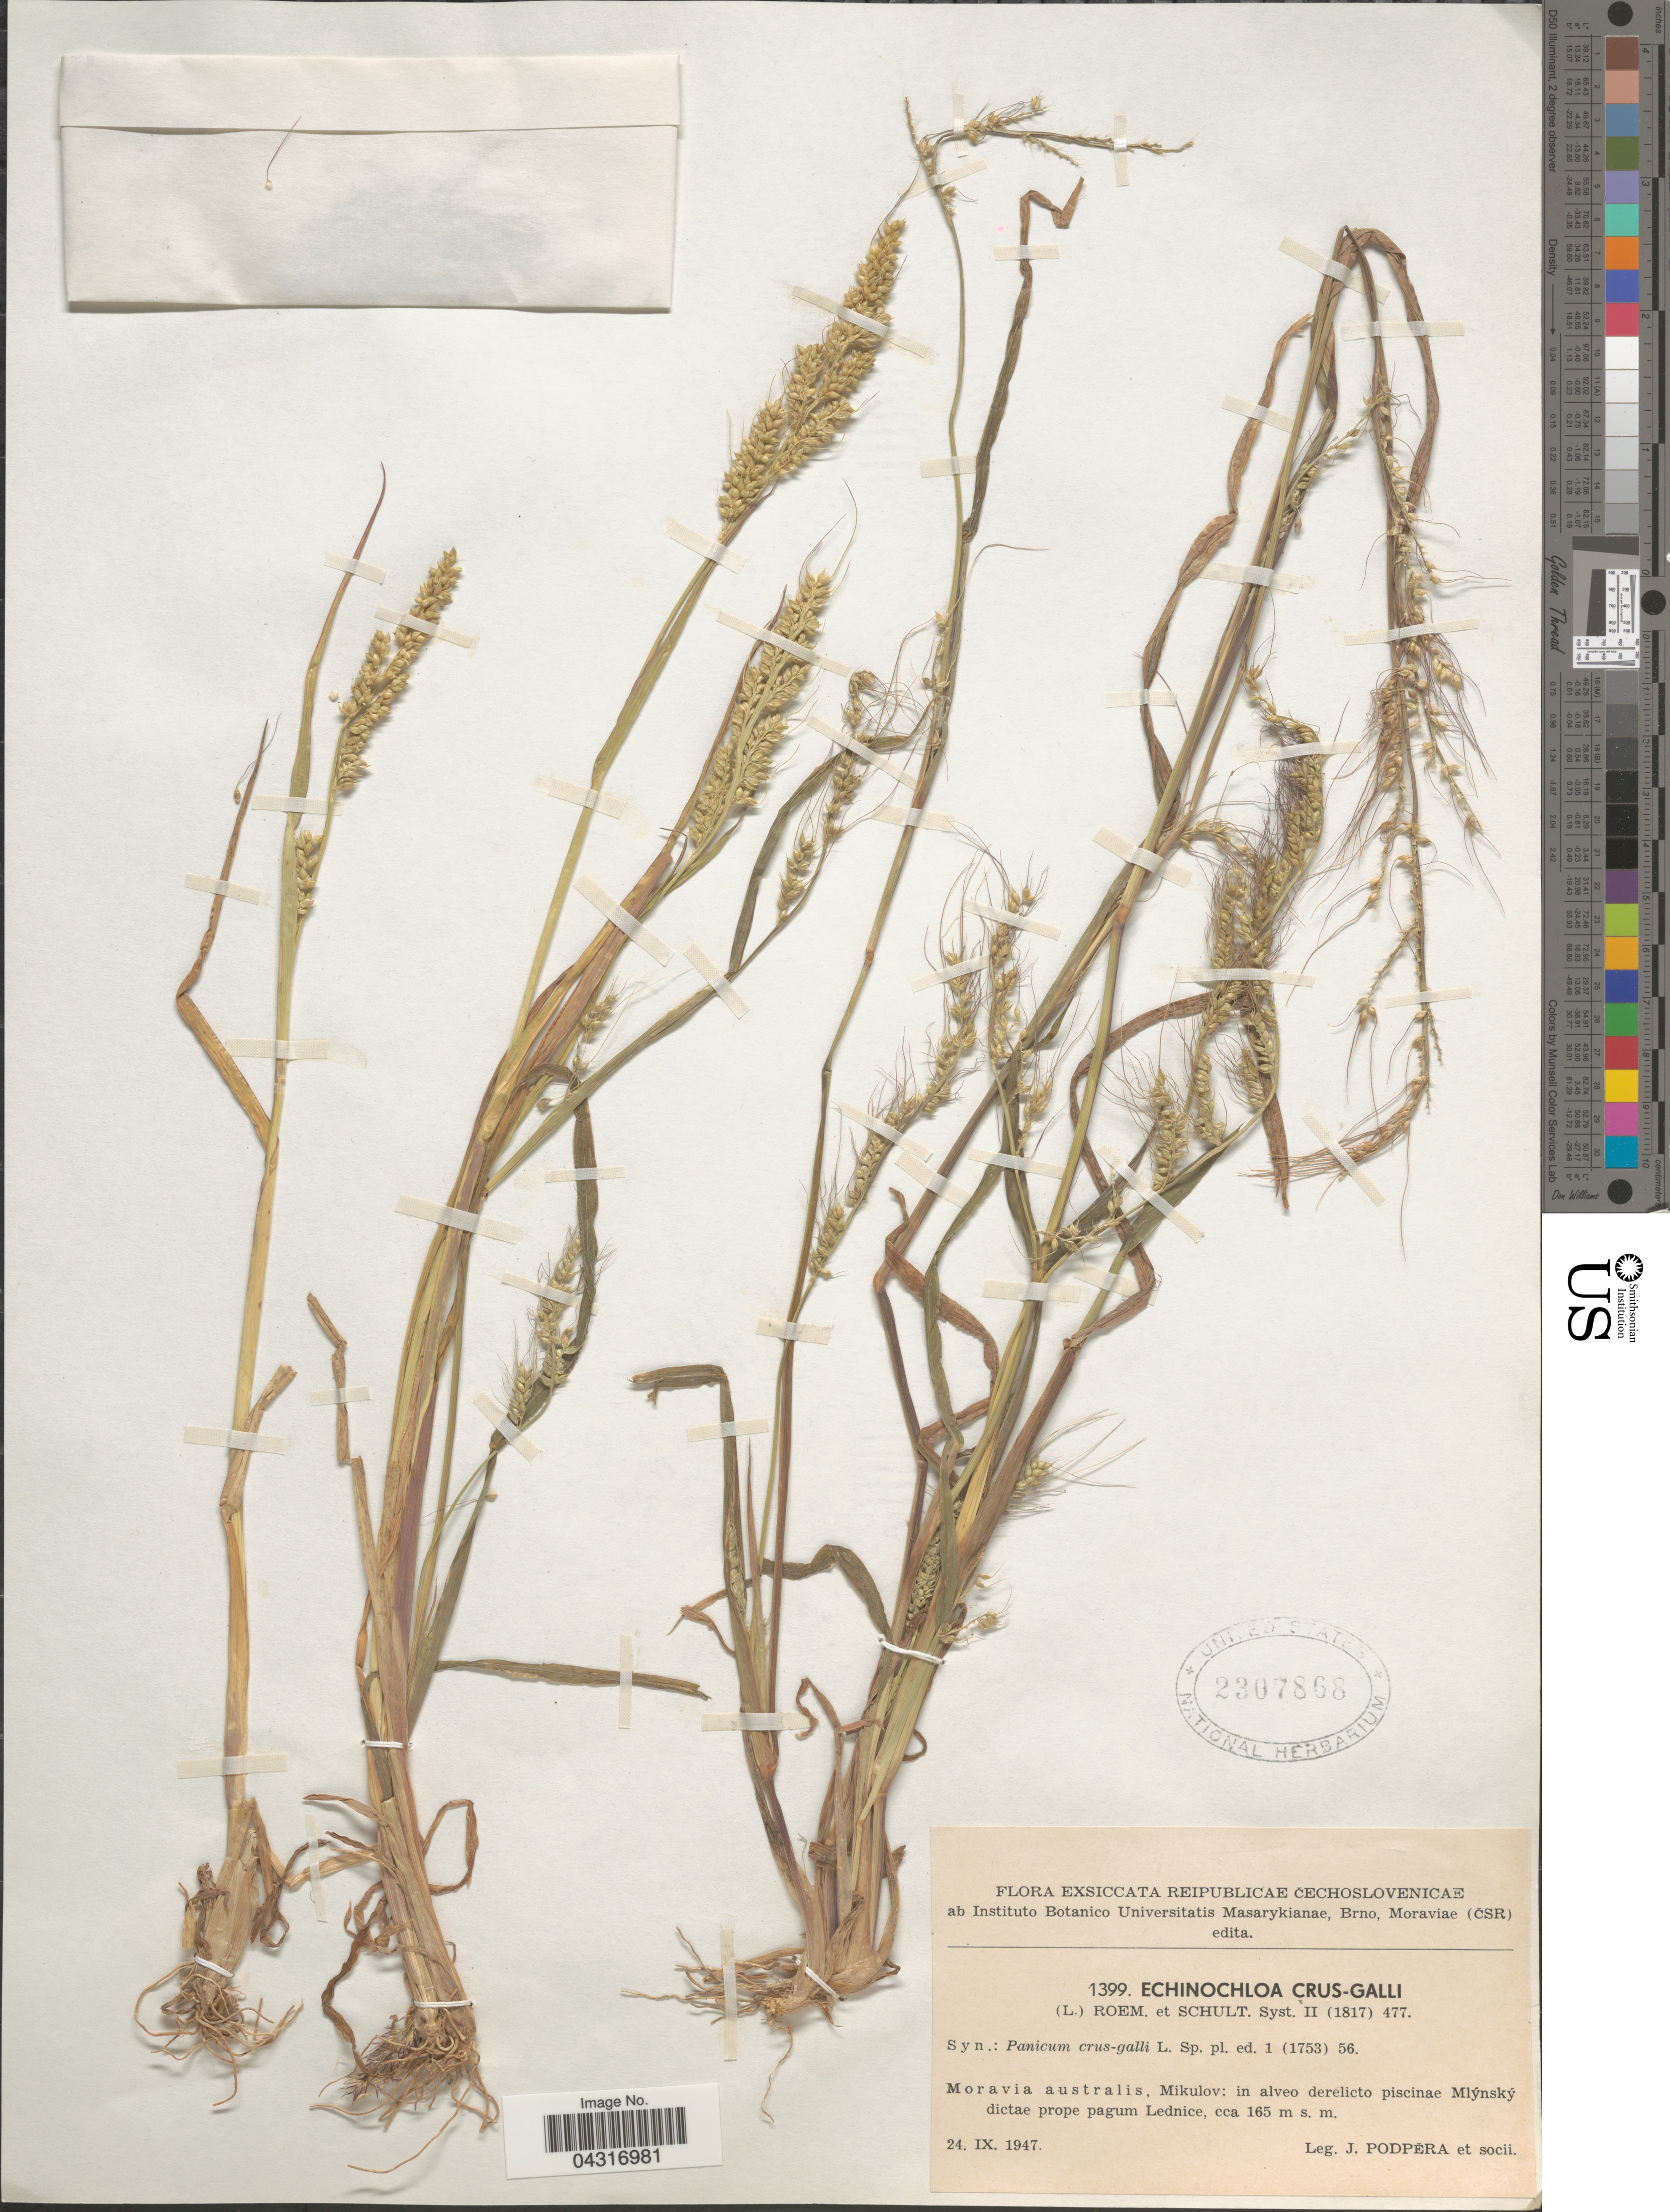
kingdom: Plantae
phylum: Tracheophyta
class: Liliopsida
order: Poales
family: Poaceae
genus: Echinochloa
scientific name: Echinochloa crus-galli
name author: (L.) P. Beauv.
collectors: J. Podpera & et al.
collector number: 1399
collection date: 1947-09-24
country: Czechia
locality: Reipublicae Cechoslovenicae. Moravia australis, Mikulov: in alveo derelicto piscinae Mlýnský dictae prope pagum Lednice.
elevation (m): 165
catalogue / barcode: US 2307868